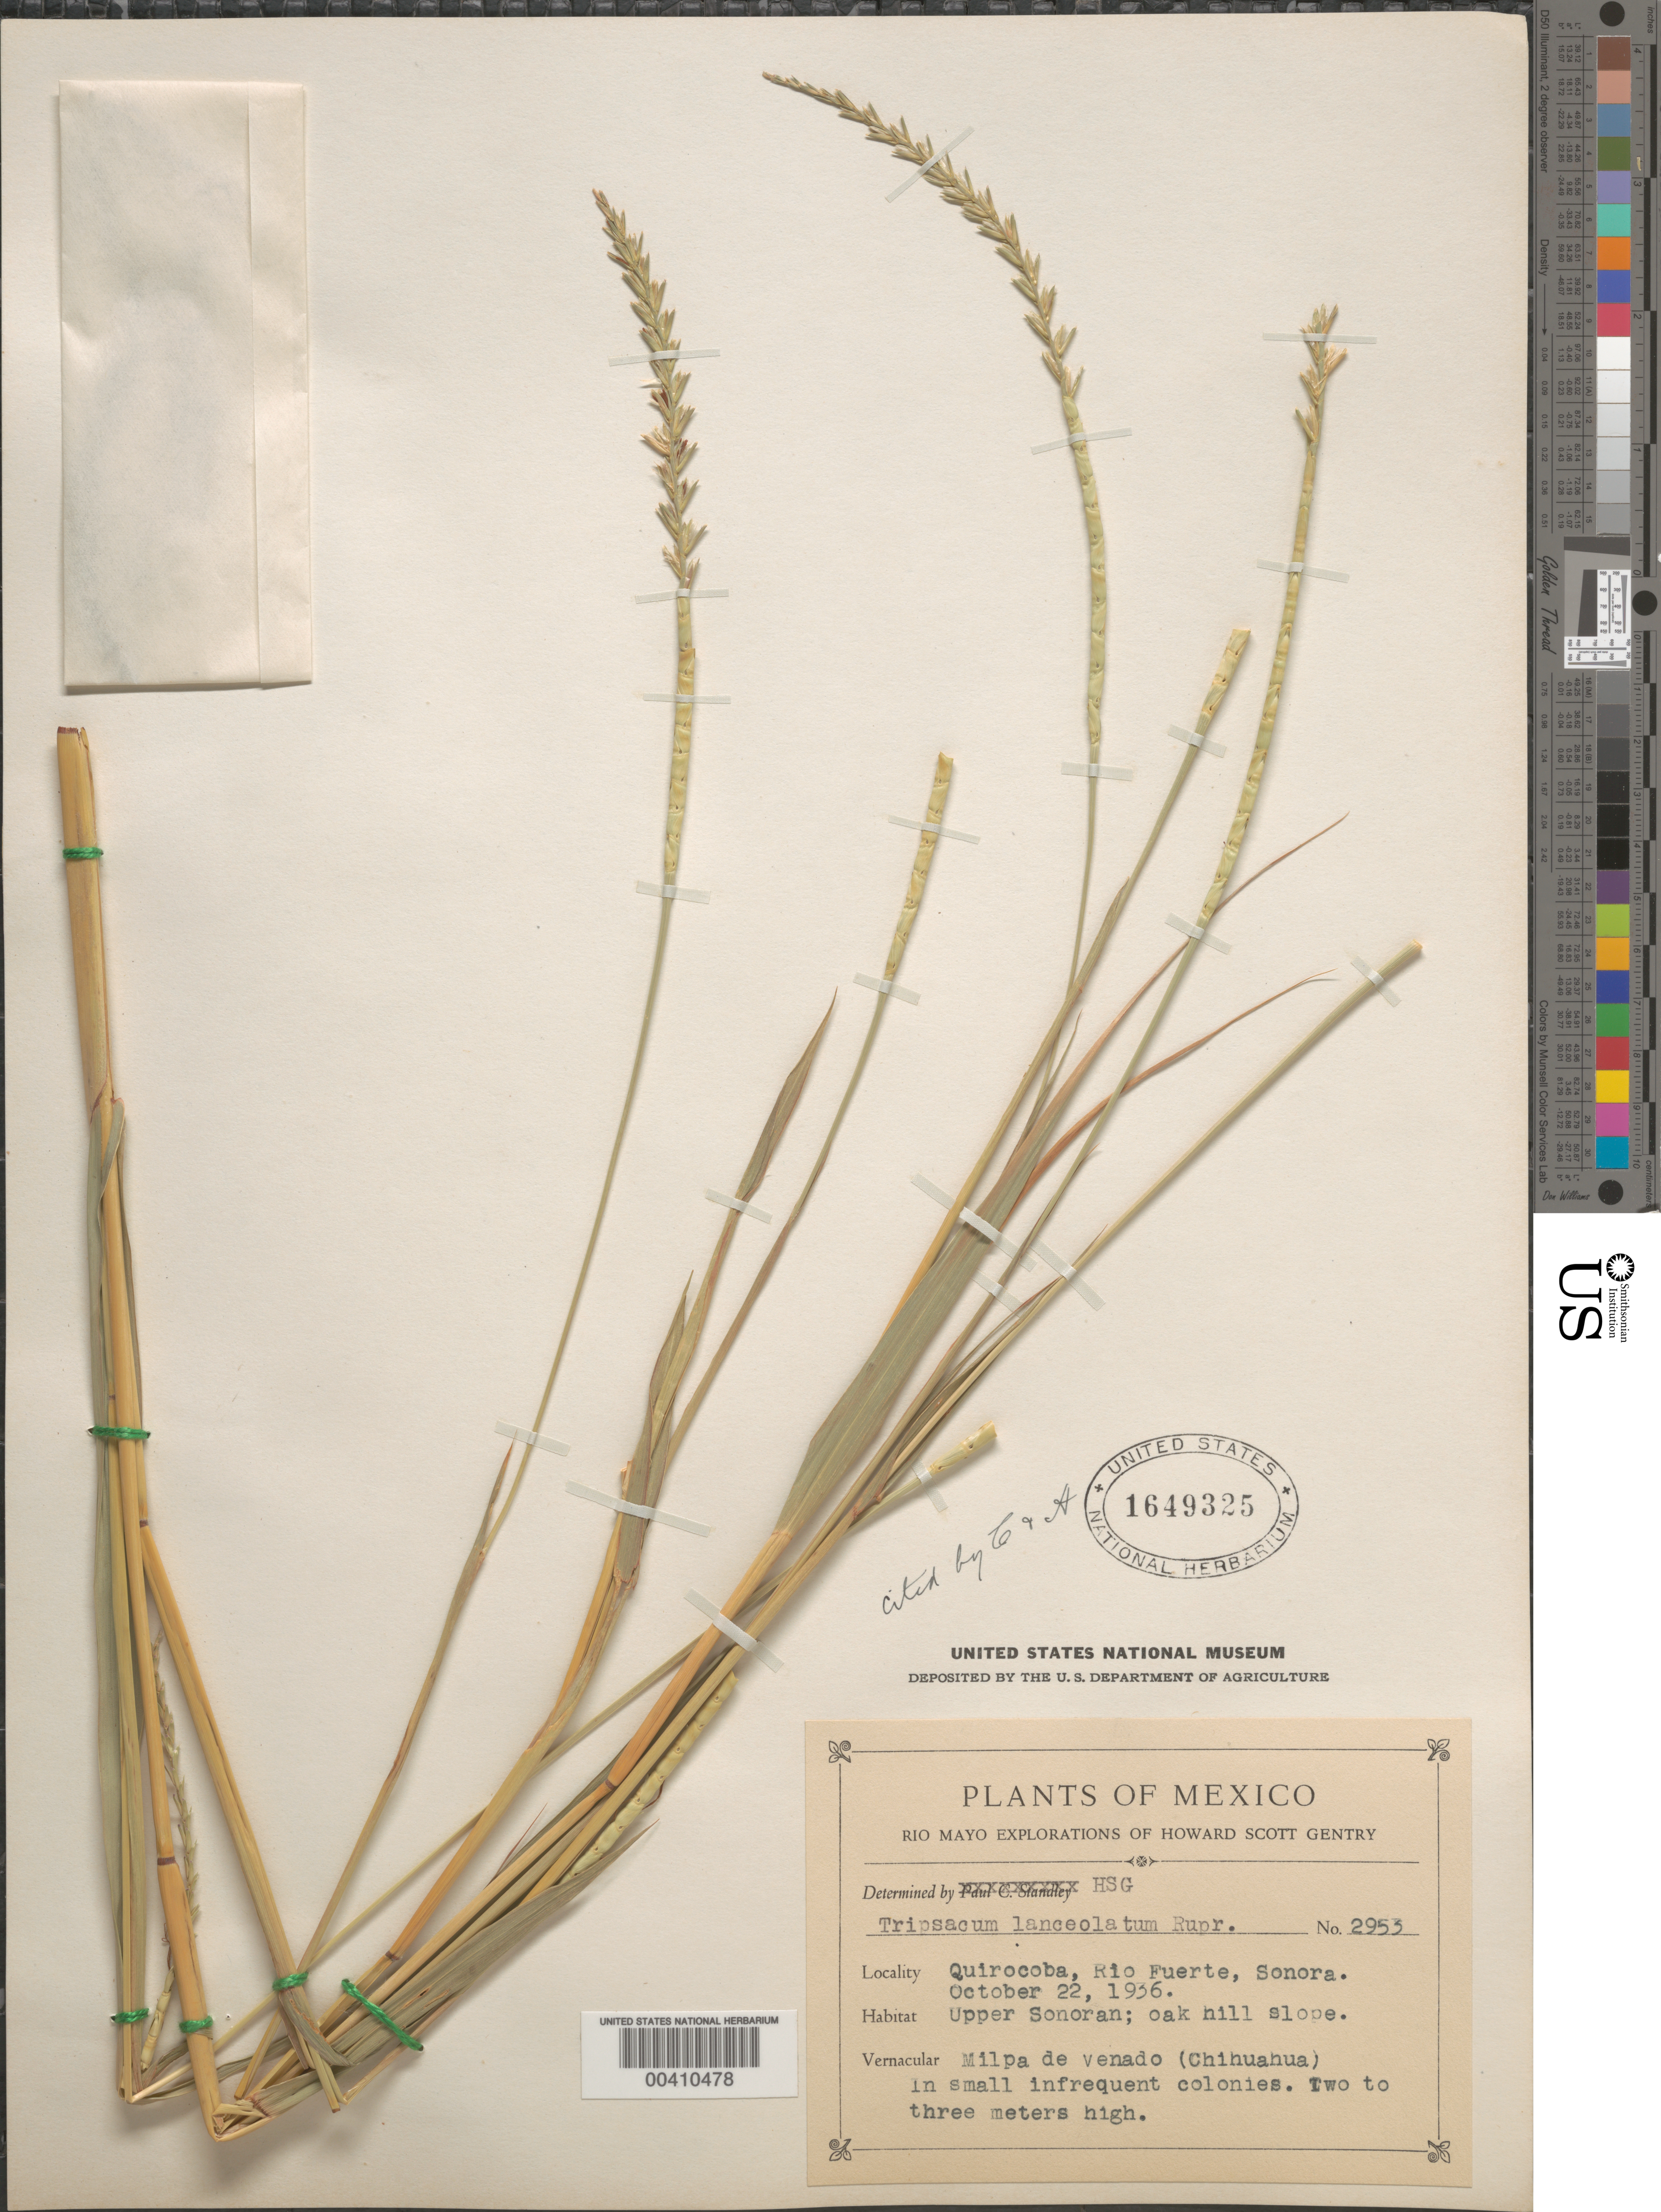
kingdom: Plantae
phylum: Tracheophyta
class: Liliopsida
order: Poales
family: Poaceae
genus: Tripsacum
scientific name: Tripsacum lanceolatum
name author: Rupr. ex E. Fourn.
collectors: H. S. Gentry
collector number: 2953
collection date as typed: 22 Oct 1936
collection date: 1936-10-22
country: Mexico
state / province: Sonora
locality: Quirocoba, Rio Fuerte, Rio Mayo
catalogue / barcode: US 1649325